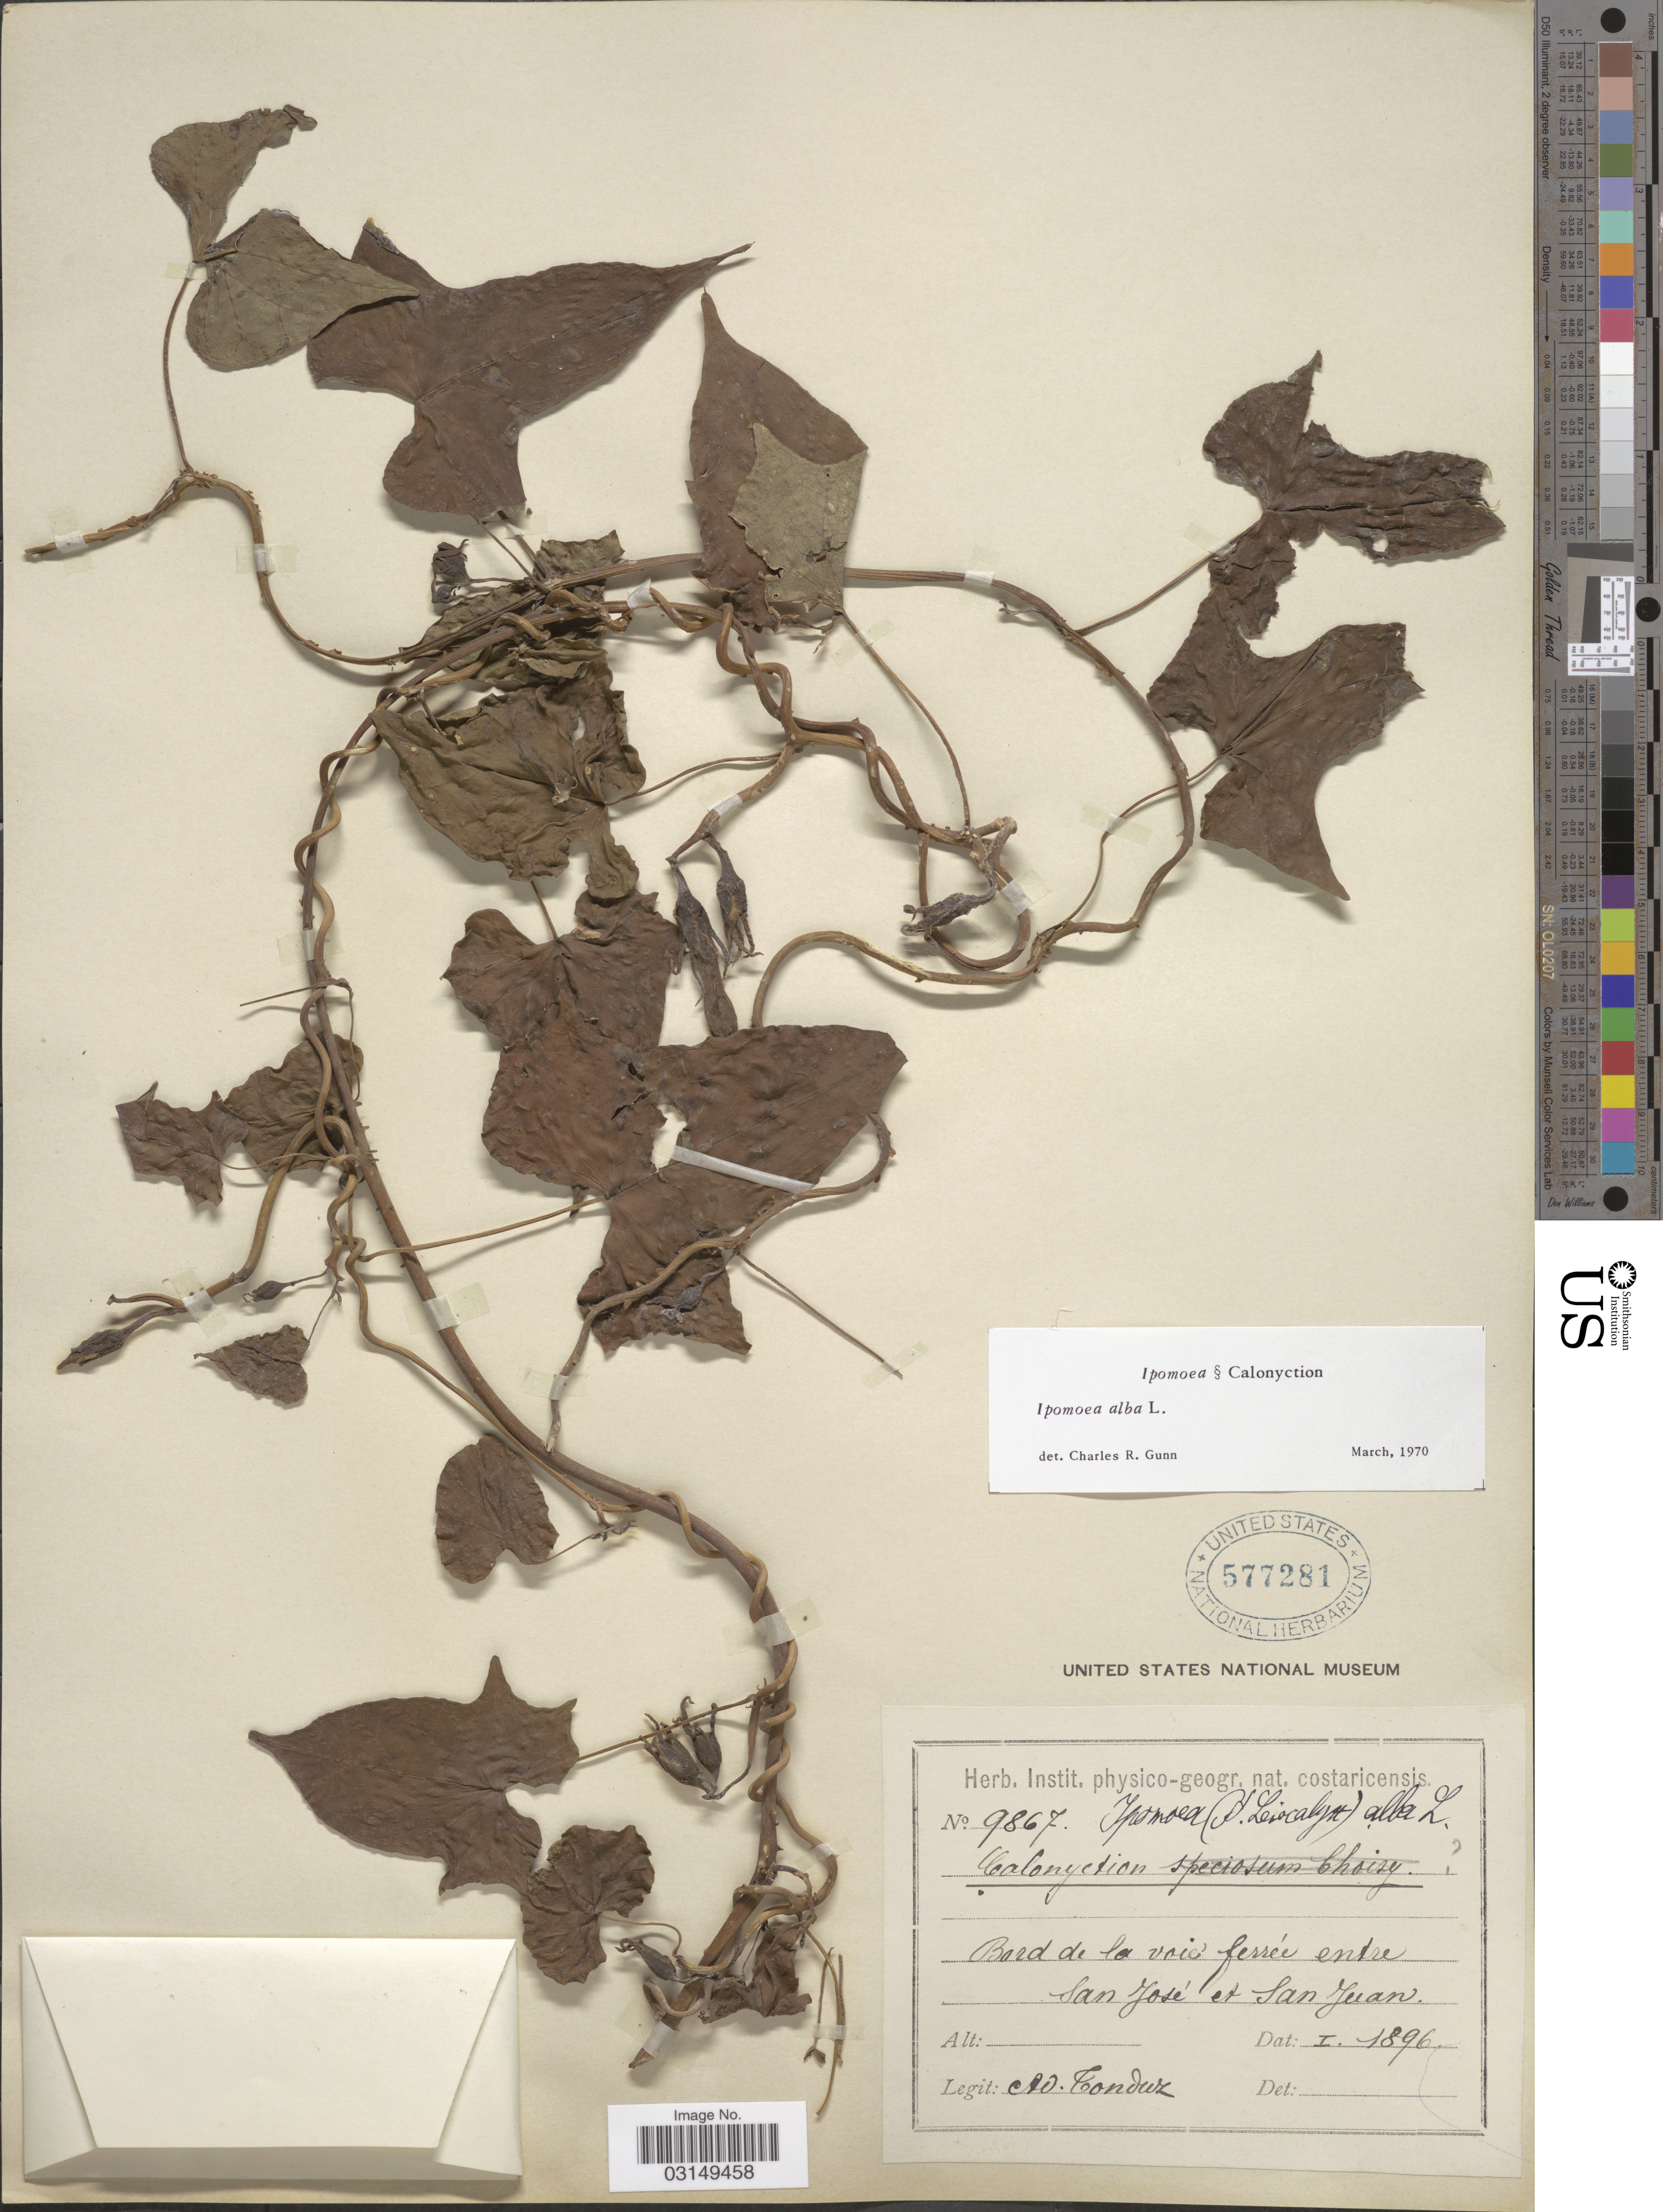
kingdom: Plantae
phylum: Tracheophyta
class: Magnoliopsida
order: Solanales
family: Convolvulaceae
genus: Ipomoea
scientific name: Ipomoea alba L.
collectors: A. Tonduz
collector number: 9867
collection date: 1896-01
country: Costa Rica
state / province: San José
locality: Bord de la voie ferrée entre San José et San Juan.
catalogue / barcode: US 577281